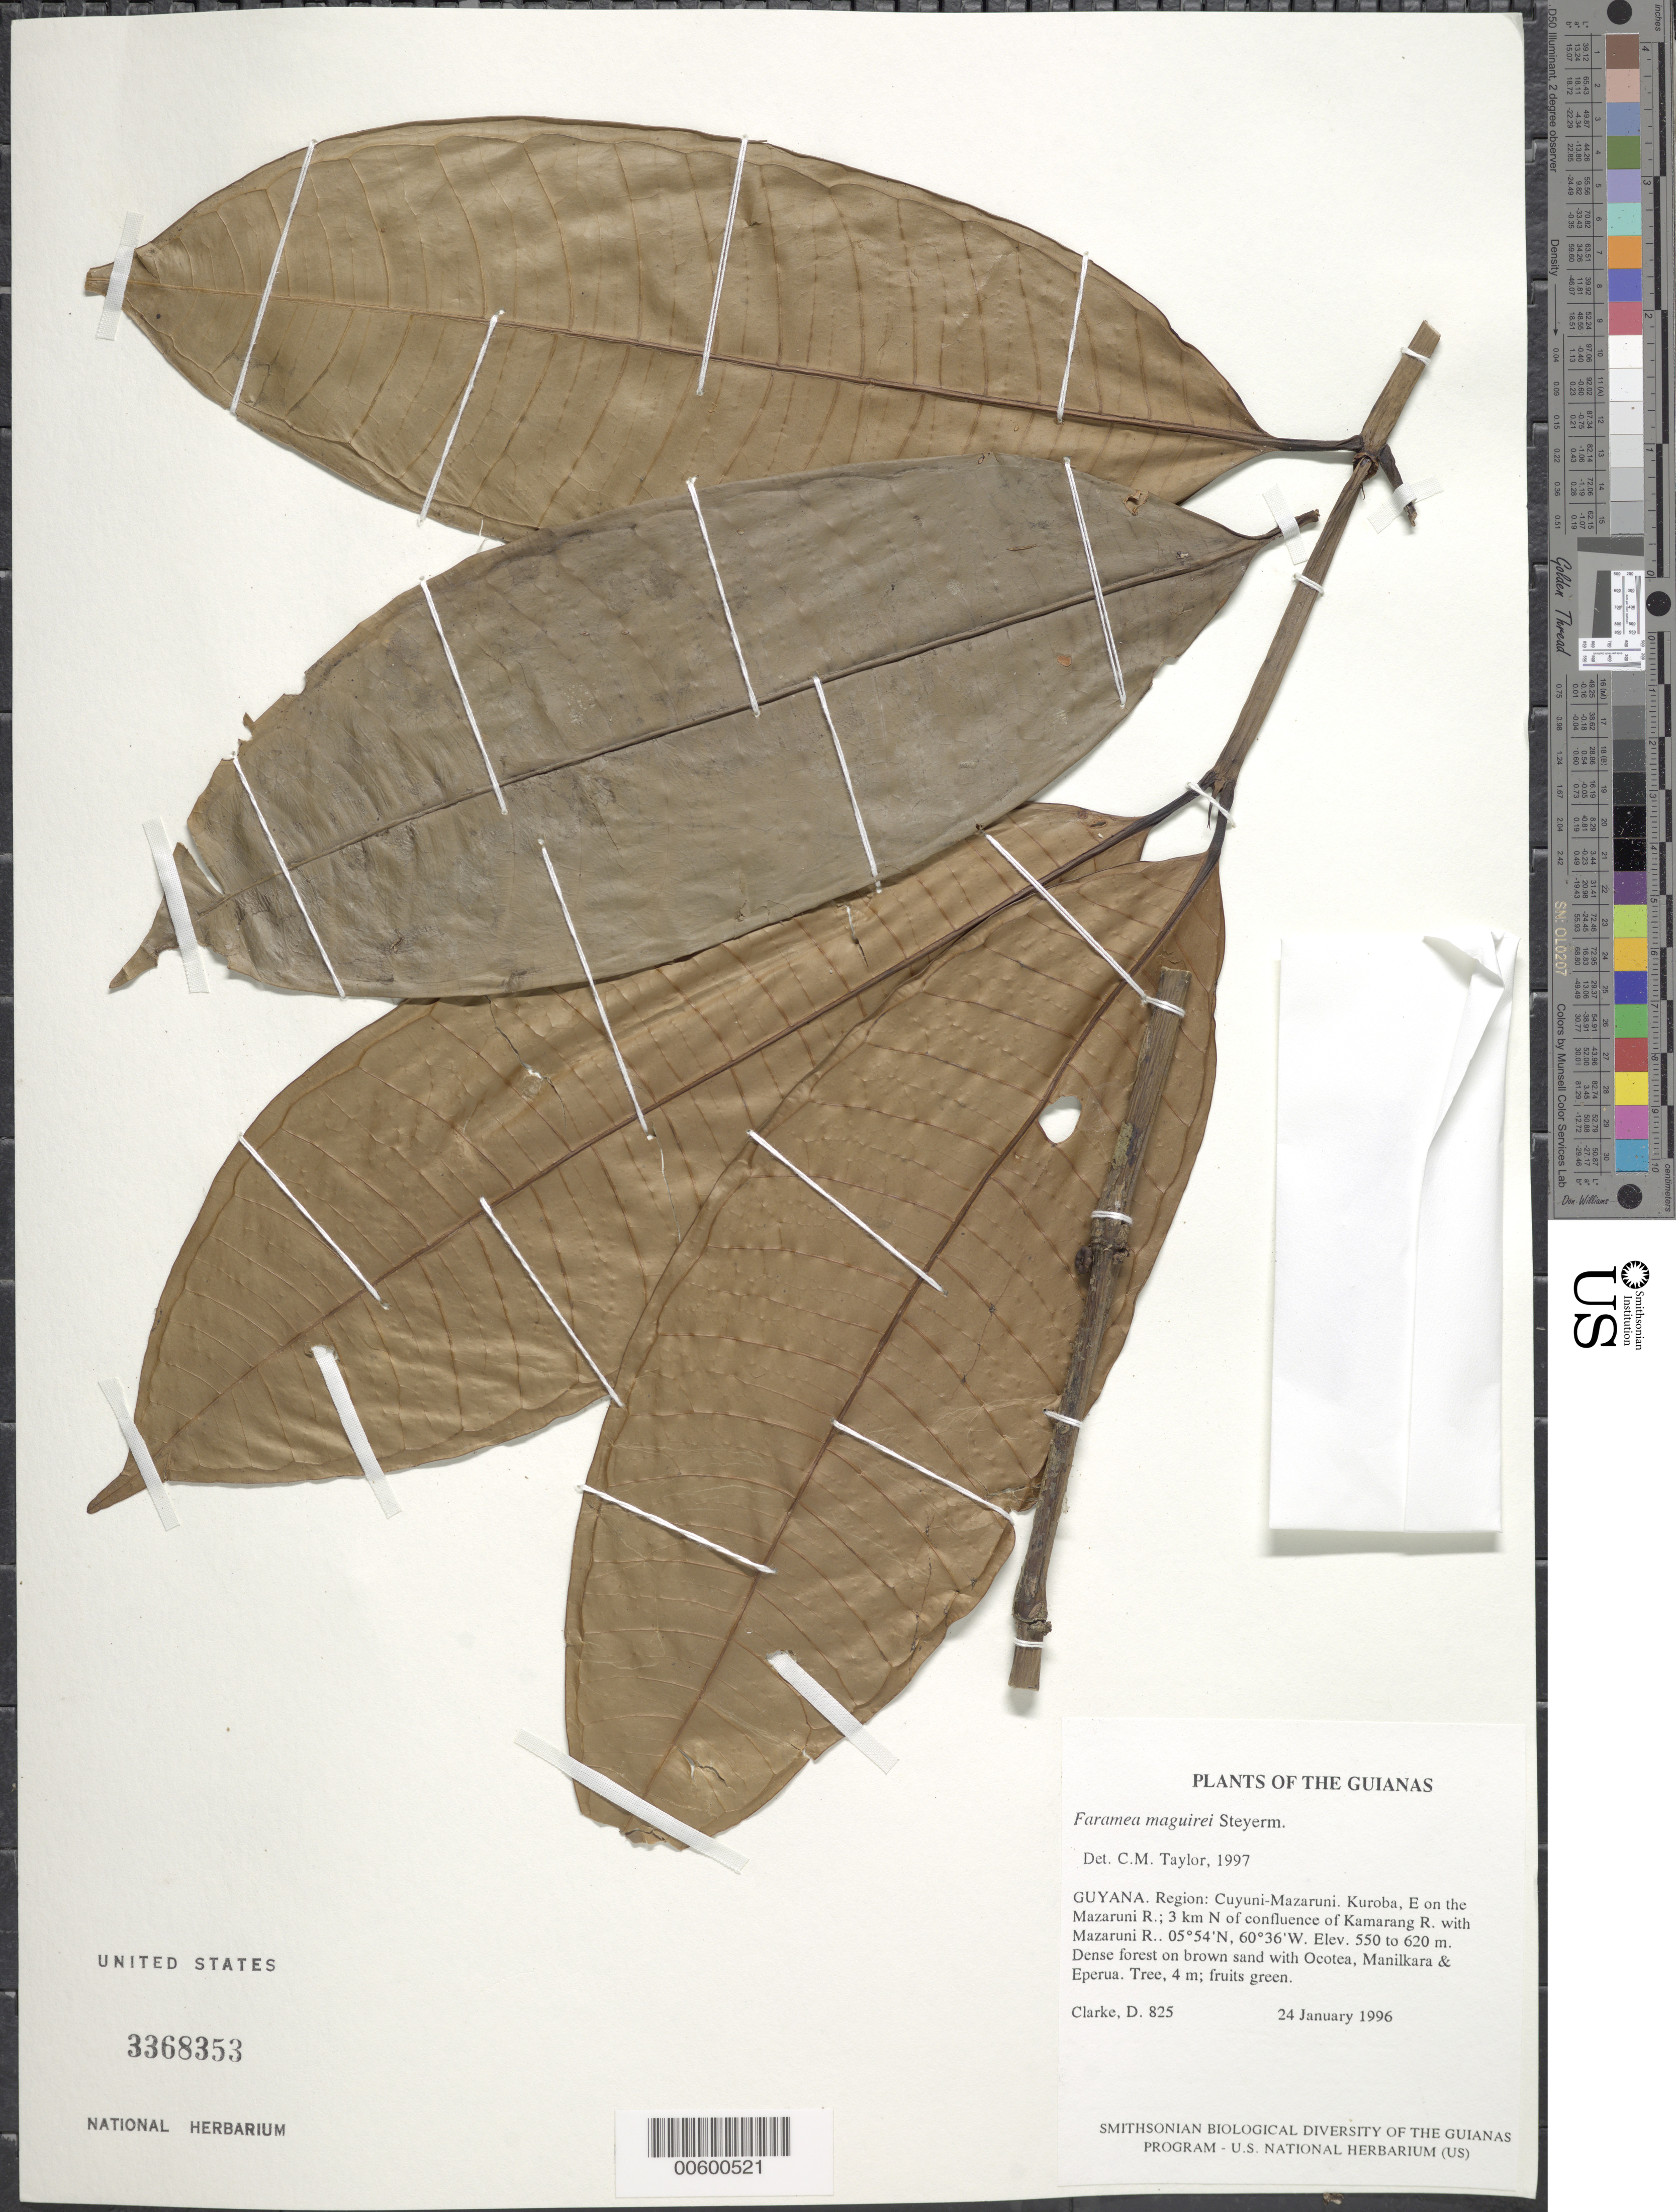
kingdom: Plantae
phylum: Tracheophyta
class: Magnoliopsida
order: Gentianales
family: Rubiaceae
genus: Faramea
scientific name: Faramea maguirei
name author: Steyerm.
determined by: Taylor, Charlotte M.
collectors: H. D. Clarke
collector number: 825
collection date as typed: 24 January 1996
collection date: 1996-01-24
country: Guyana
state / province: Cuyuni-Mazaruni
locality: Kuroba, E on the Mazaruni R.; 3 km N of confluence of Kamarang R. with Mazaruni R.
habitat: Dense forest on brown sand with Ocotea, Manilkara & Eperua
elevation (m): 550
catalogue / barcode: US 3368353